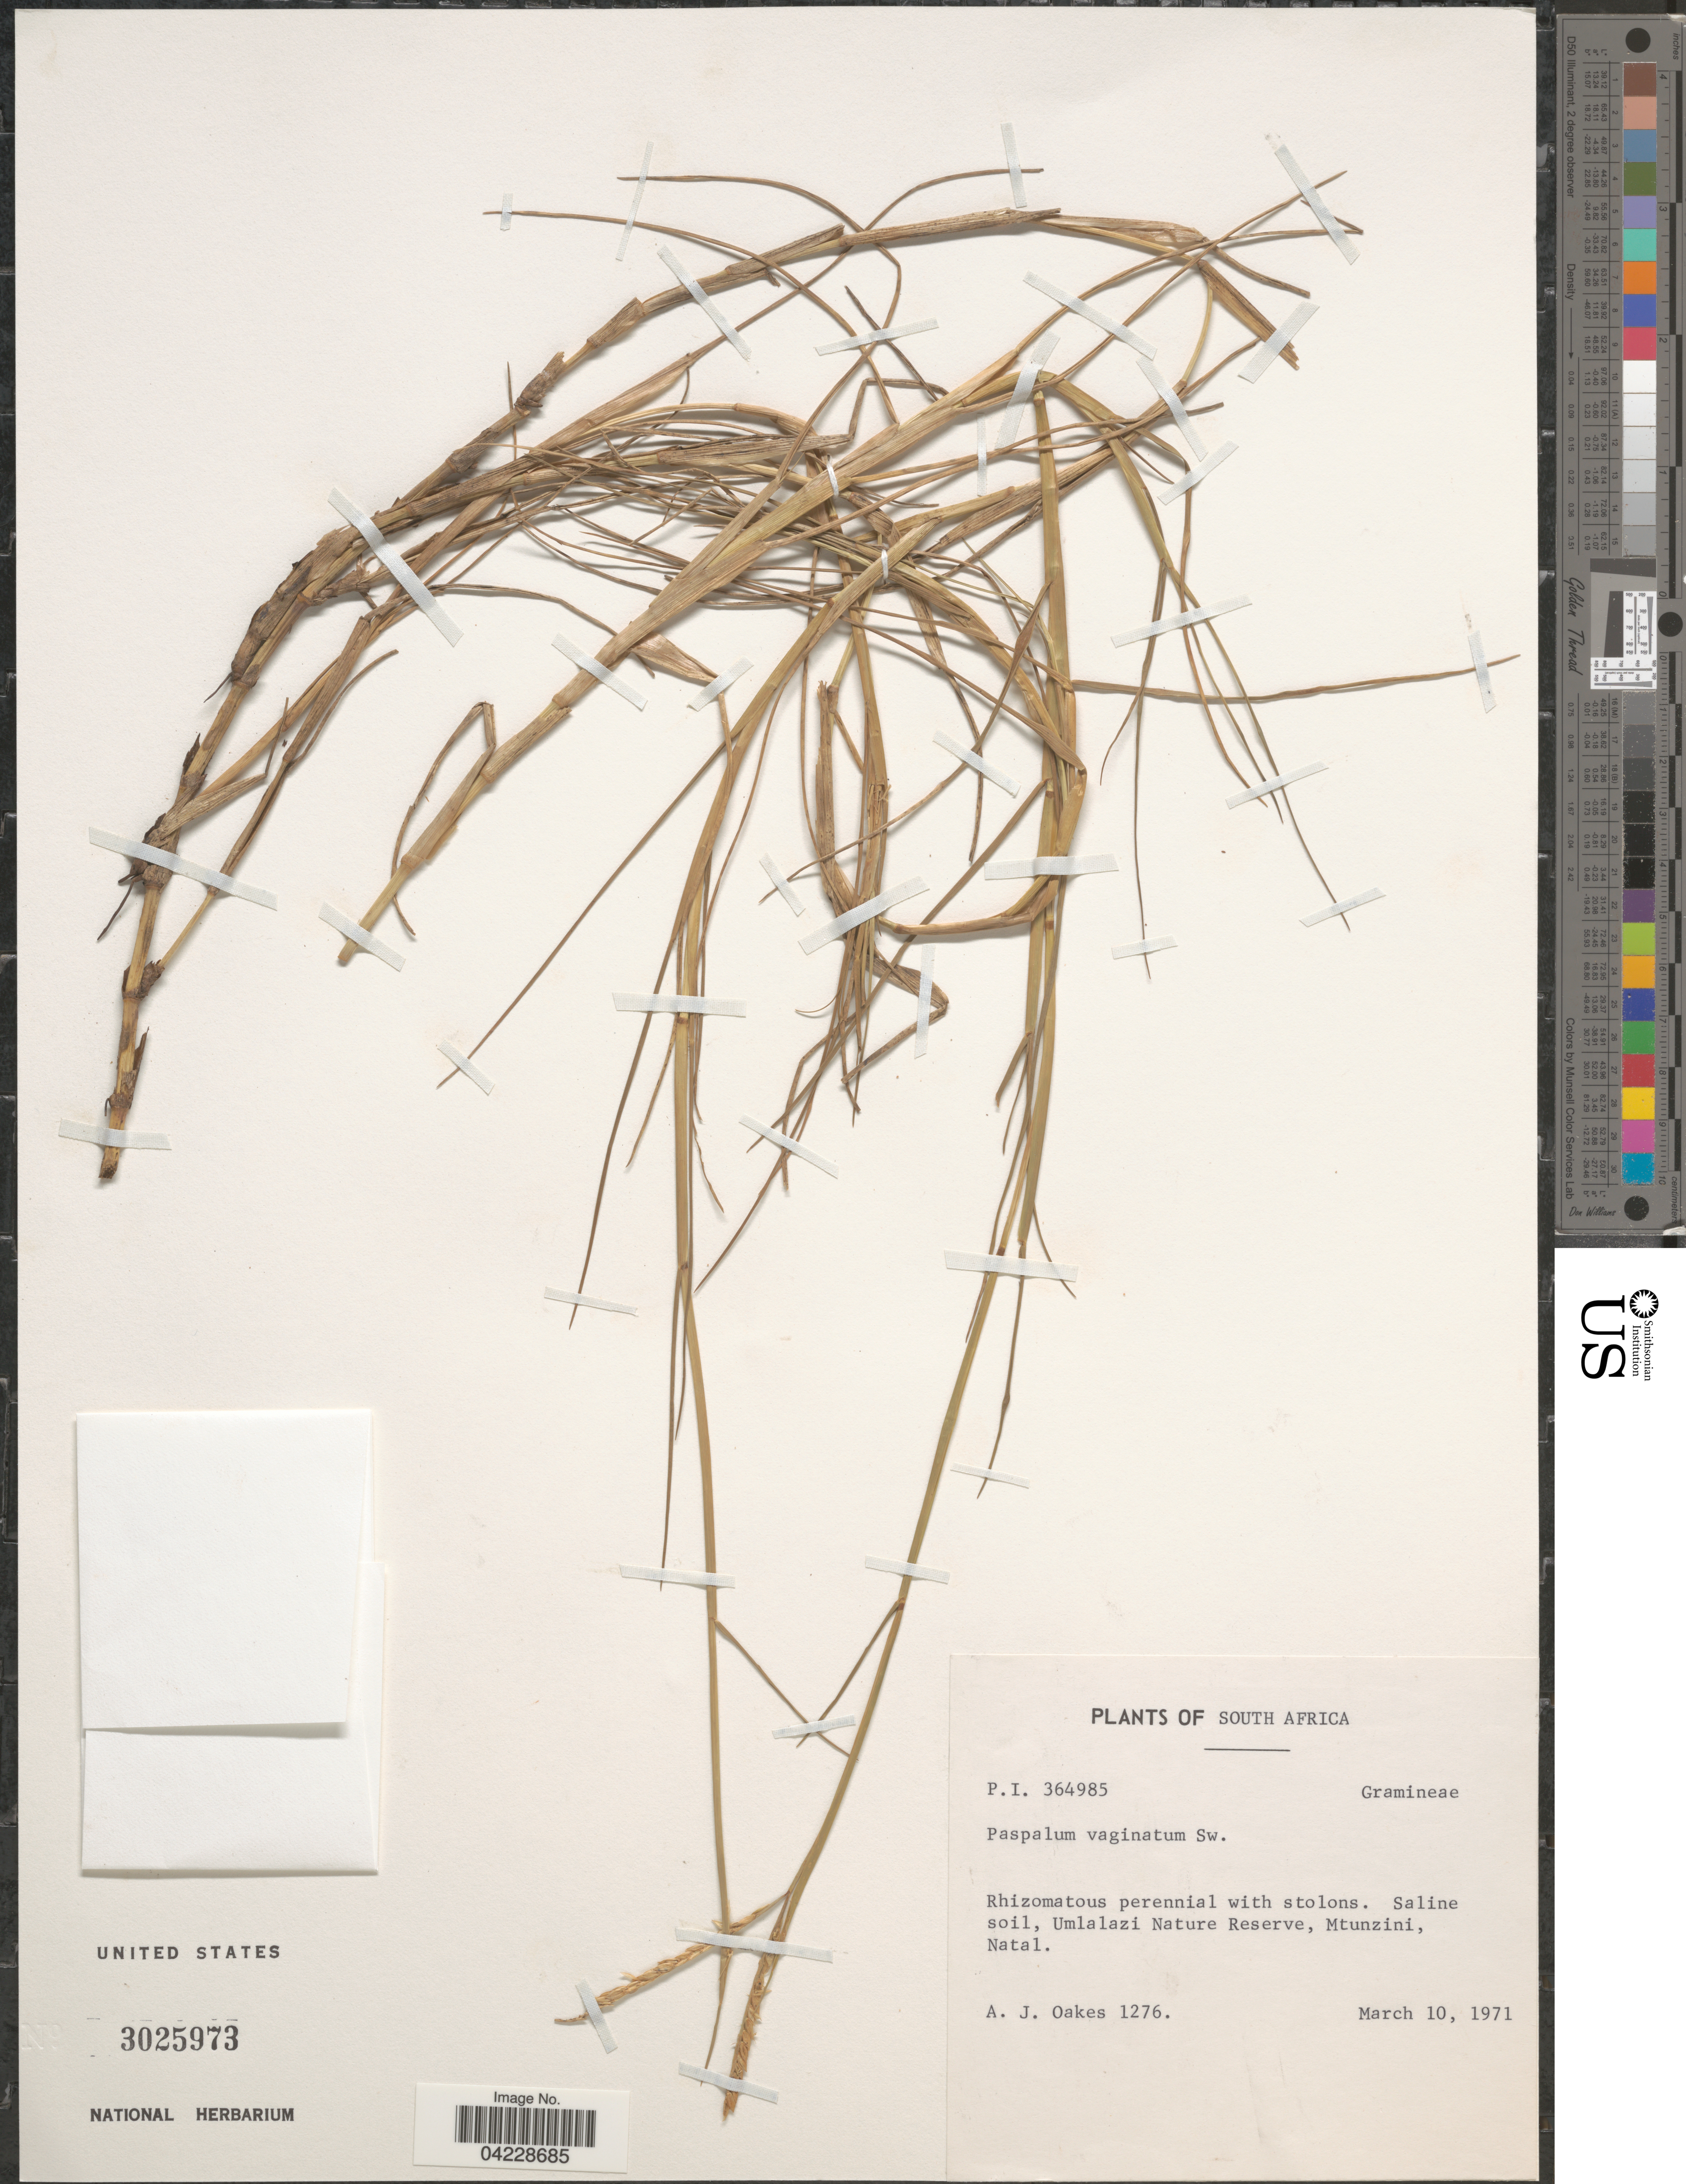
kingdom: Plantae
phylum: Tracheophyta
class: Liliopsida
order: Poales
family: Poaceae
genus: Paspalum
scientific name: Paspalum vaginatum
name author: Sw.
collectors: A. Oakes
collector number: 1276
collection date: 1971-03-10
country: South Africa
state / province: KwaZulu-Natal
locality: Saline soil, Umlalazi Nature Reserve, Mtunzini, Natal.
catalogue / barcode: US 3025973